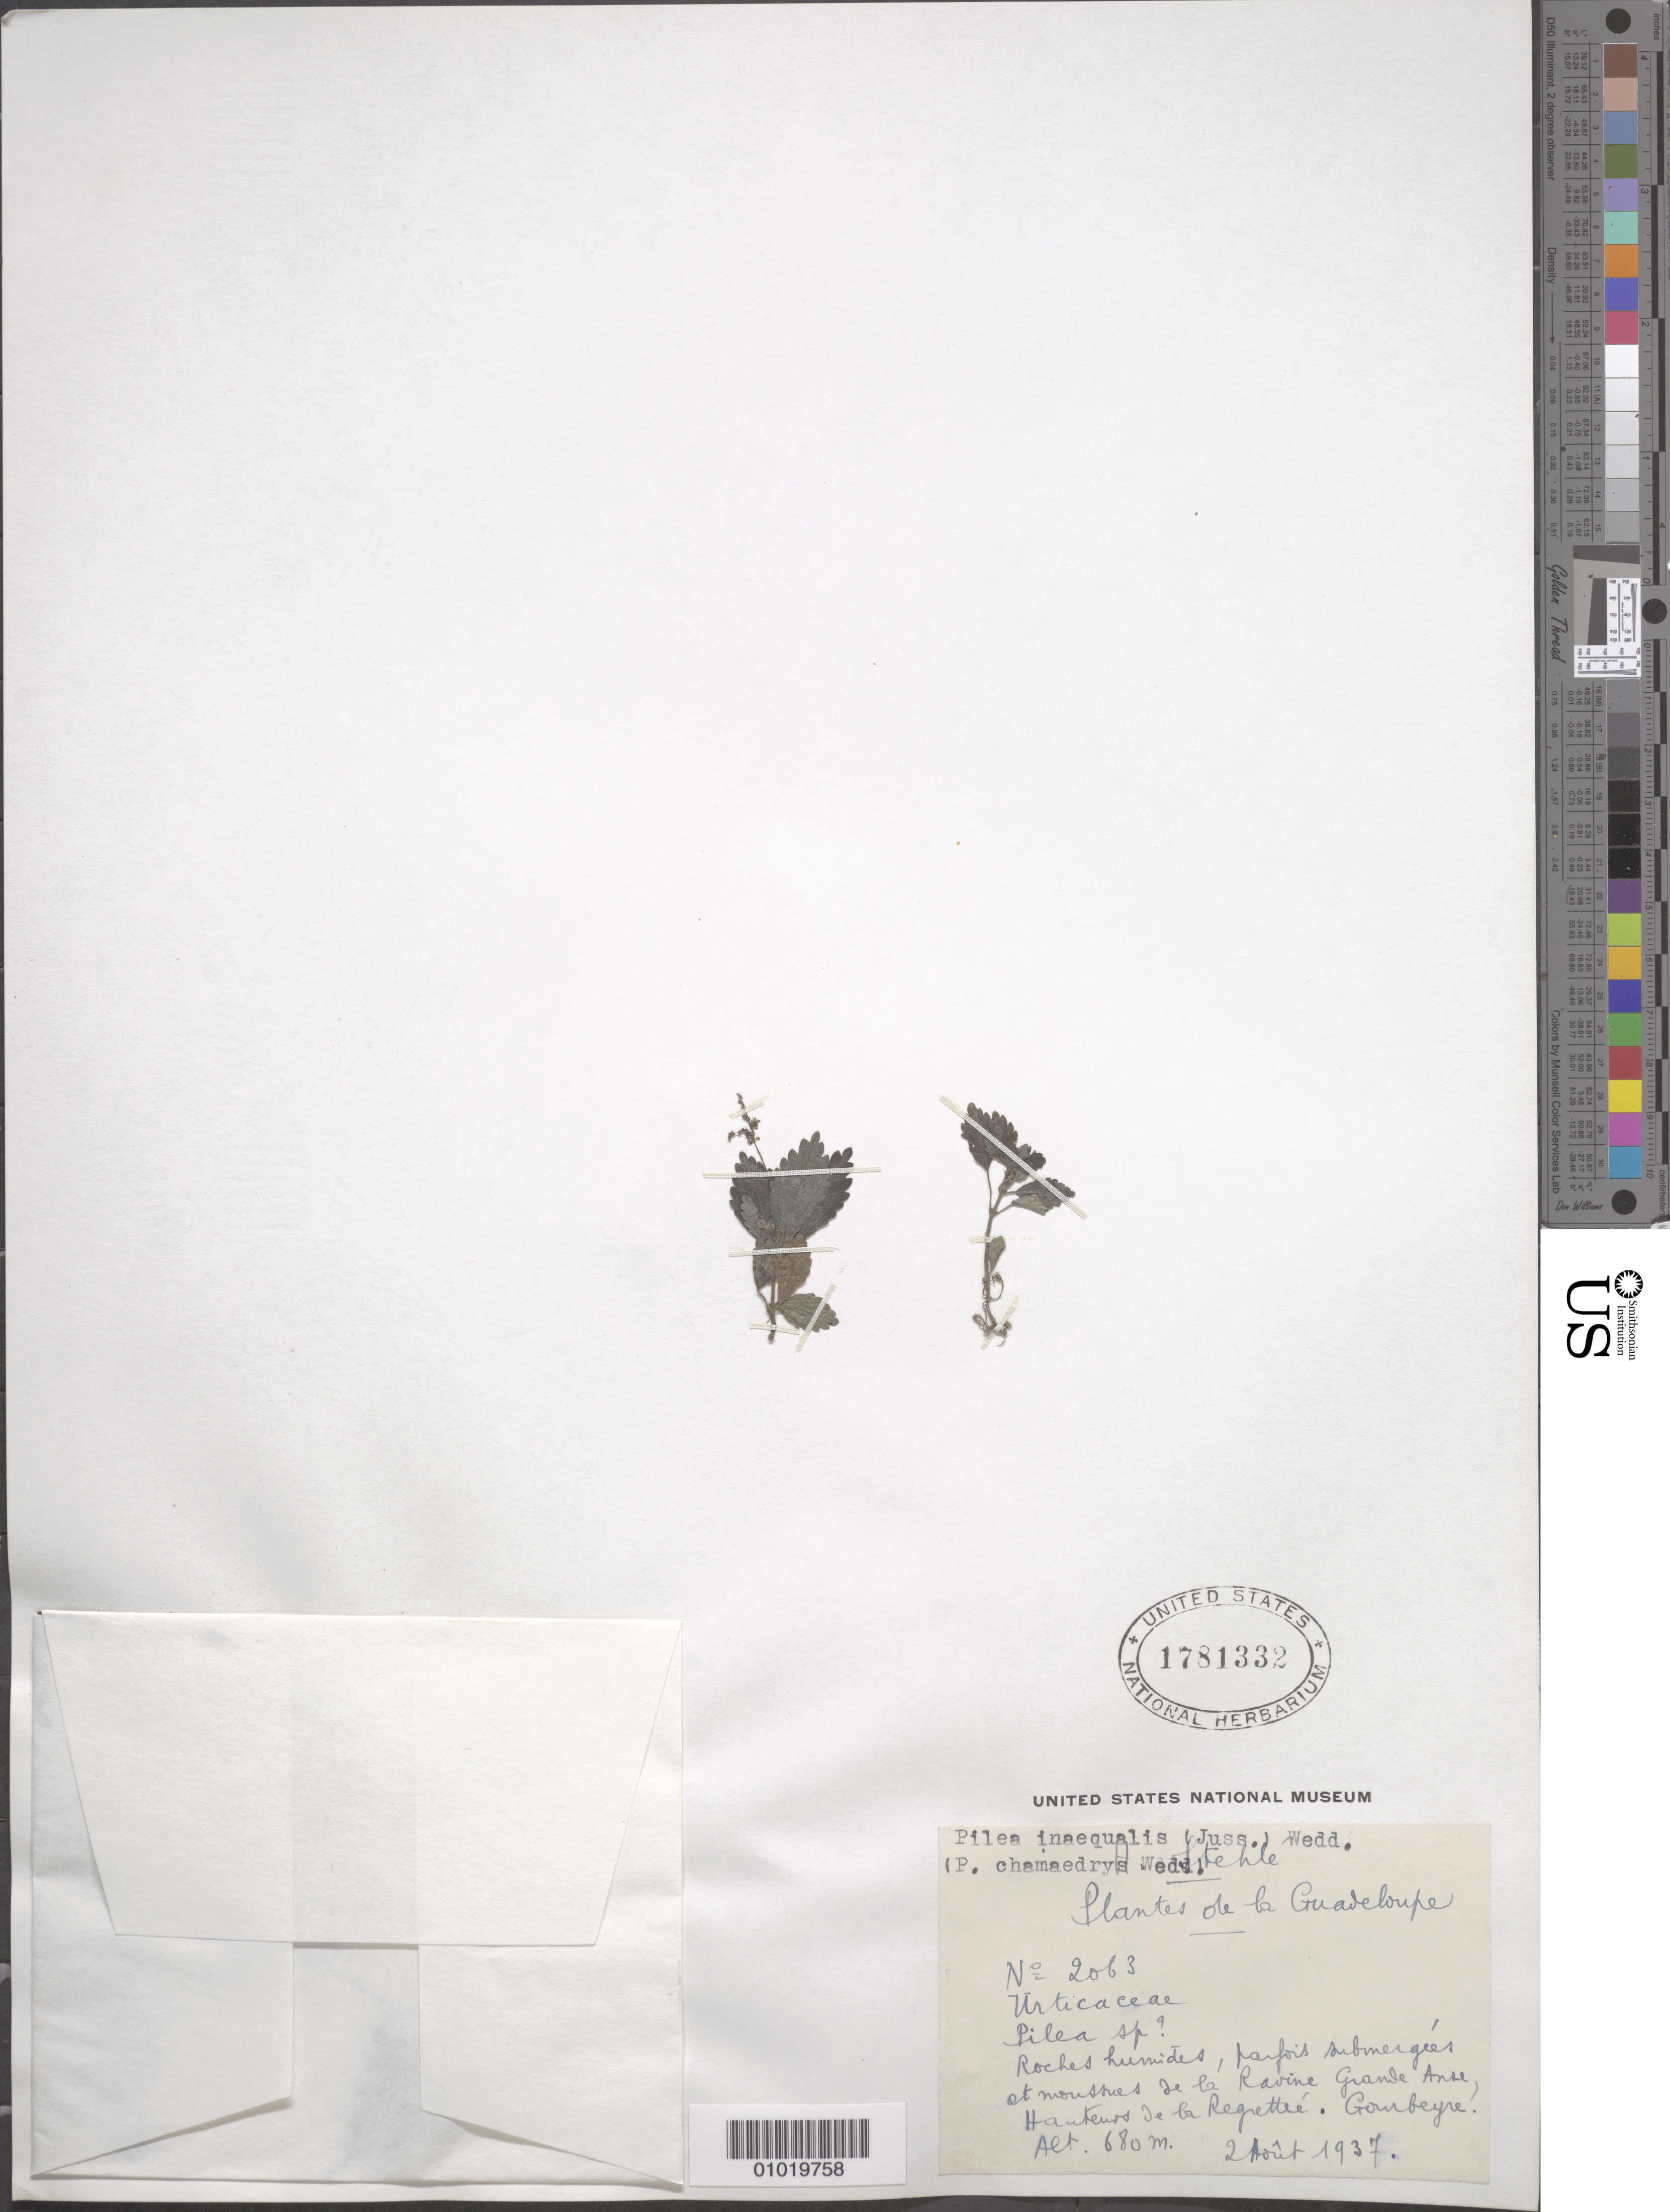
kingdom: Plantae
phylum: Tracheophyta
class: Magnoliopsida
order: Rosales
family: Urticaceae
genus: Pilea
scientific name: Pilea inaequalis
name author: (Juss. ex Poir.) Wedd.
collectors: H. Stehlé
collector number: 2063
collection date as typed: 02 Aug 1937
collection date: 1937-08-02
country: Guadeloupe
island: Îles des Saintes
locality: Ravine Grande Anse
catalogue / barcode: US 1781332